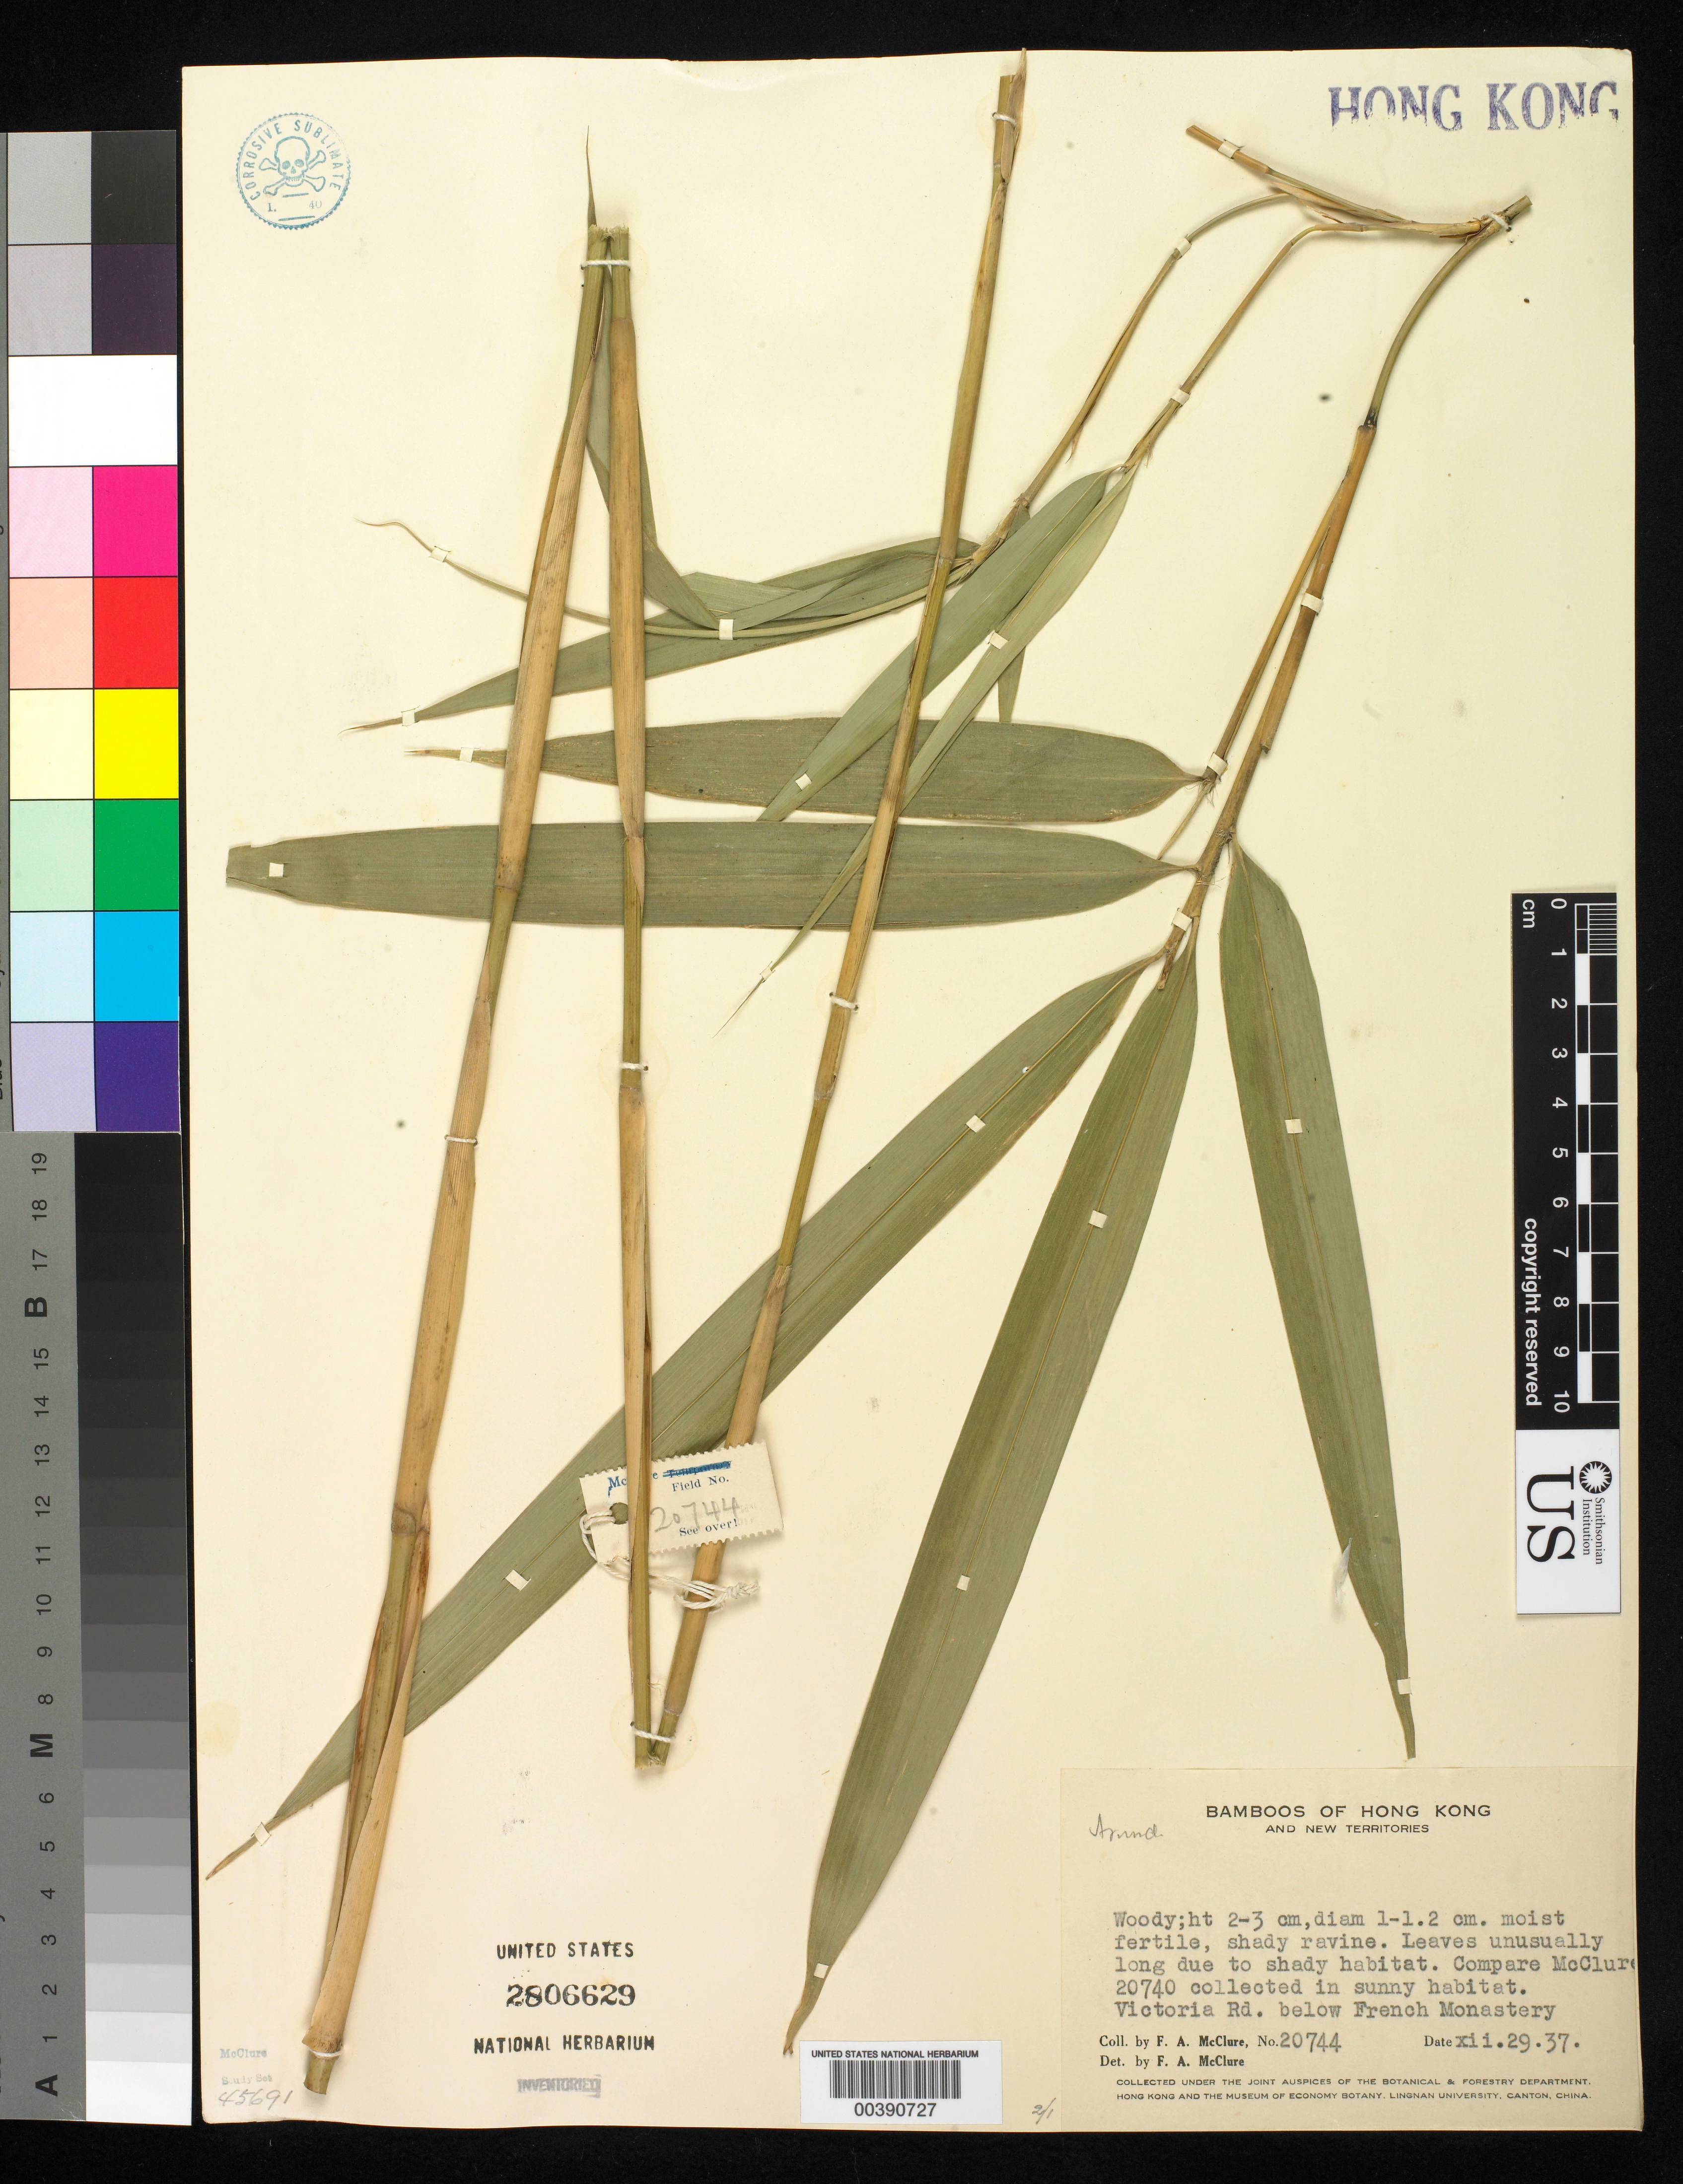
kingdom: Plantae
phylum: Tracheophyta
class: Liliopsida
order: Poales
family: Poaceae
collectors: F. A. McClure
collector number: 20744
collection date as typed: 29 Dec 1937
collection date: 1937-12-29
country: China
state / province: Hong Kong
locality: Victoria rd., french monastery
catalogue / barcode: US 2806629